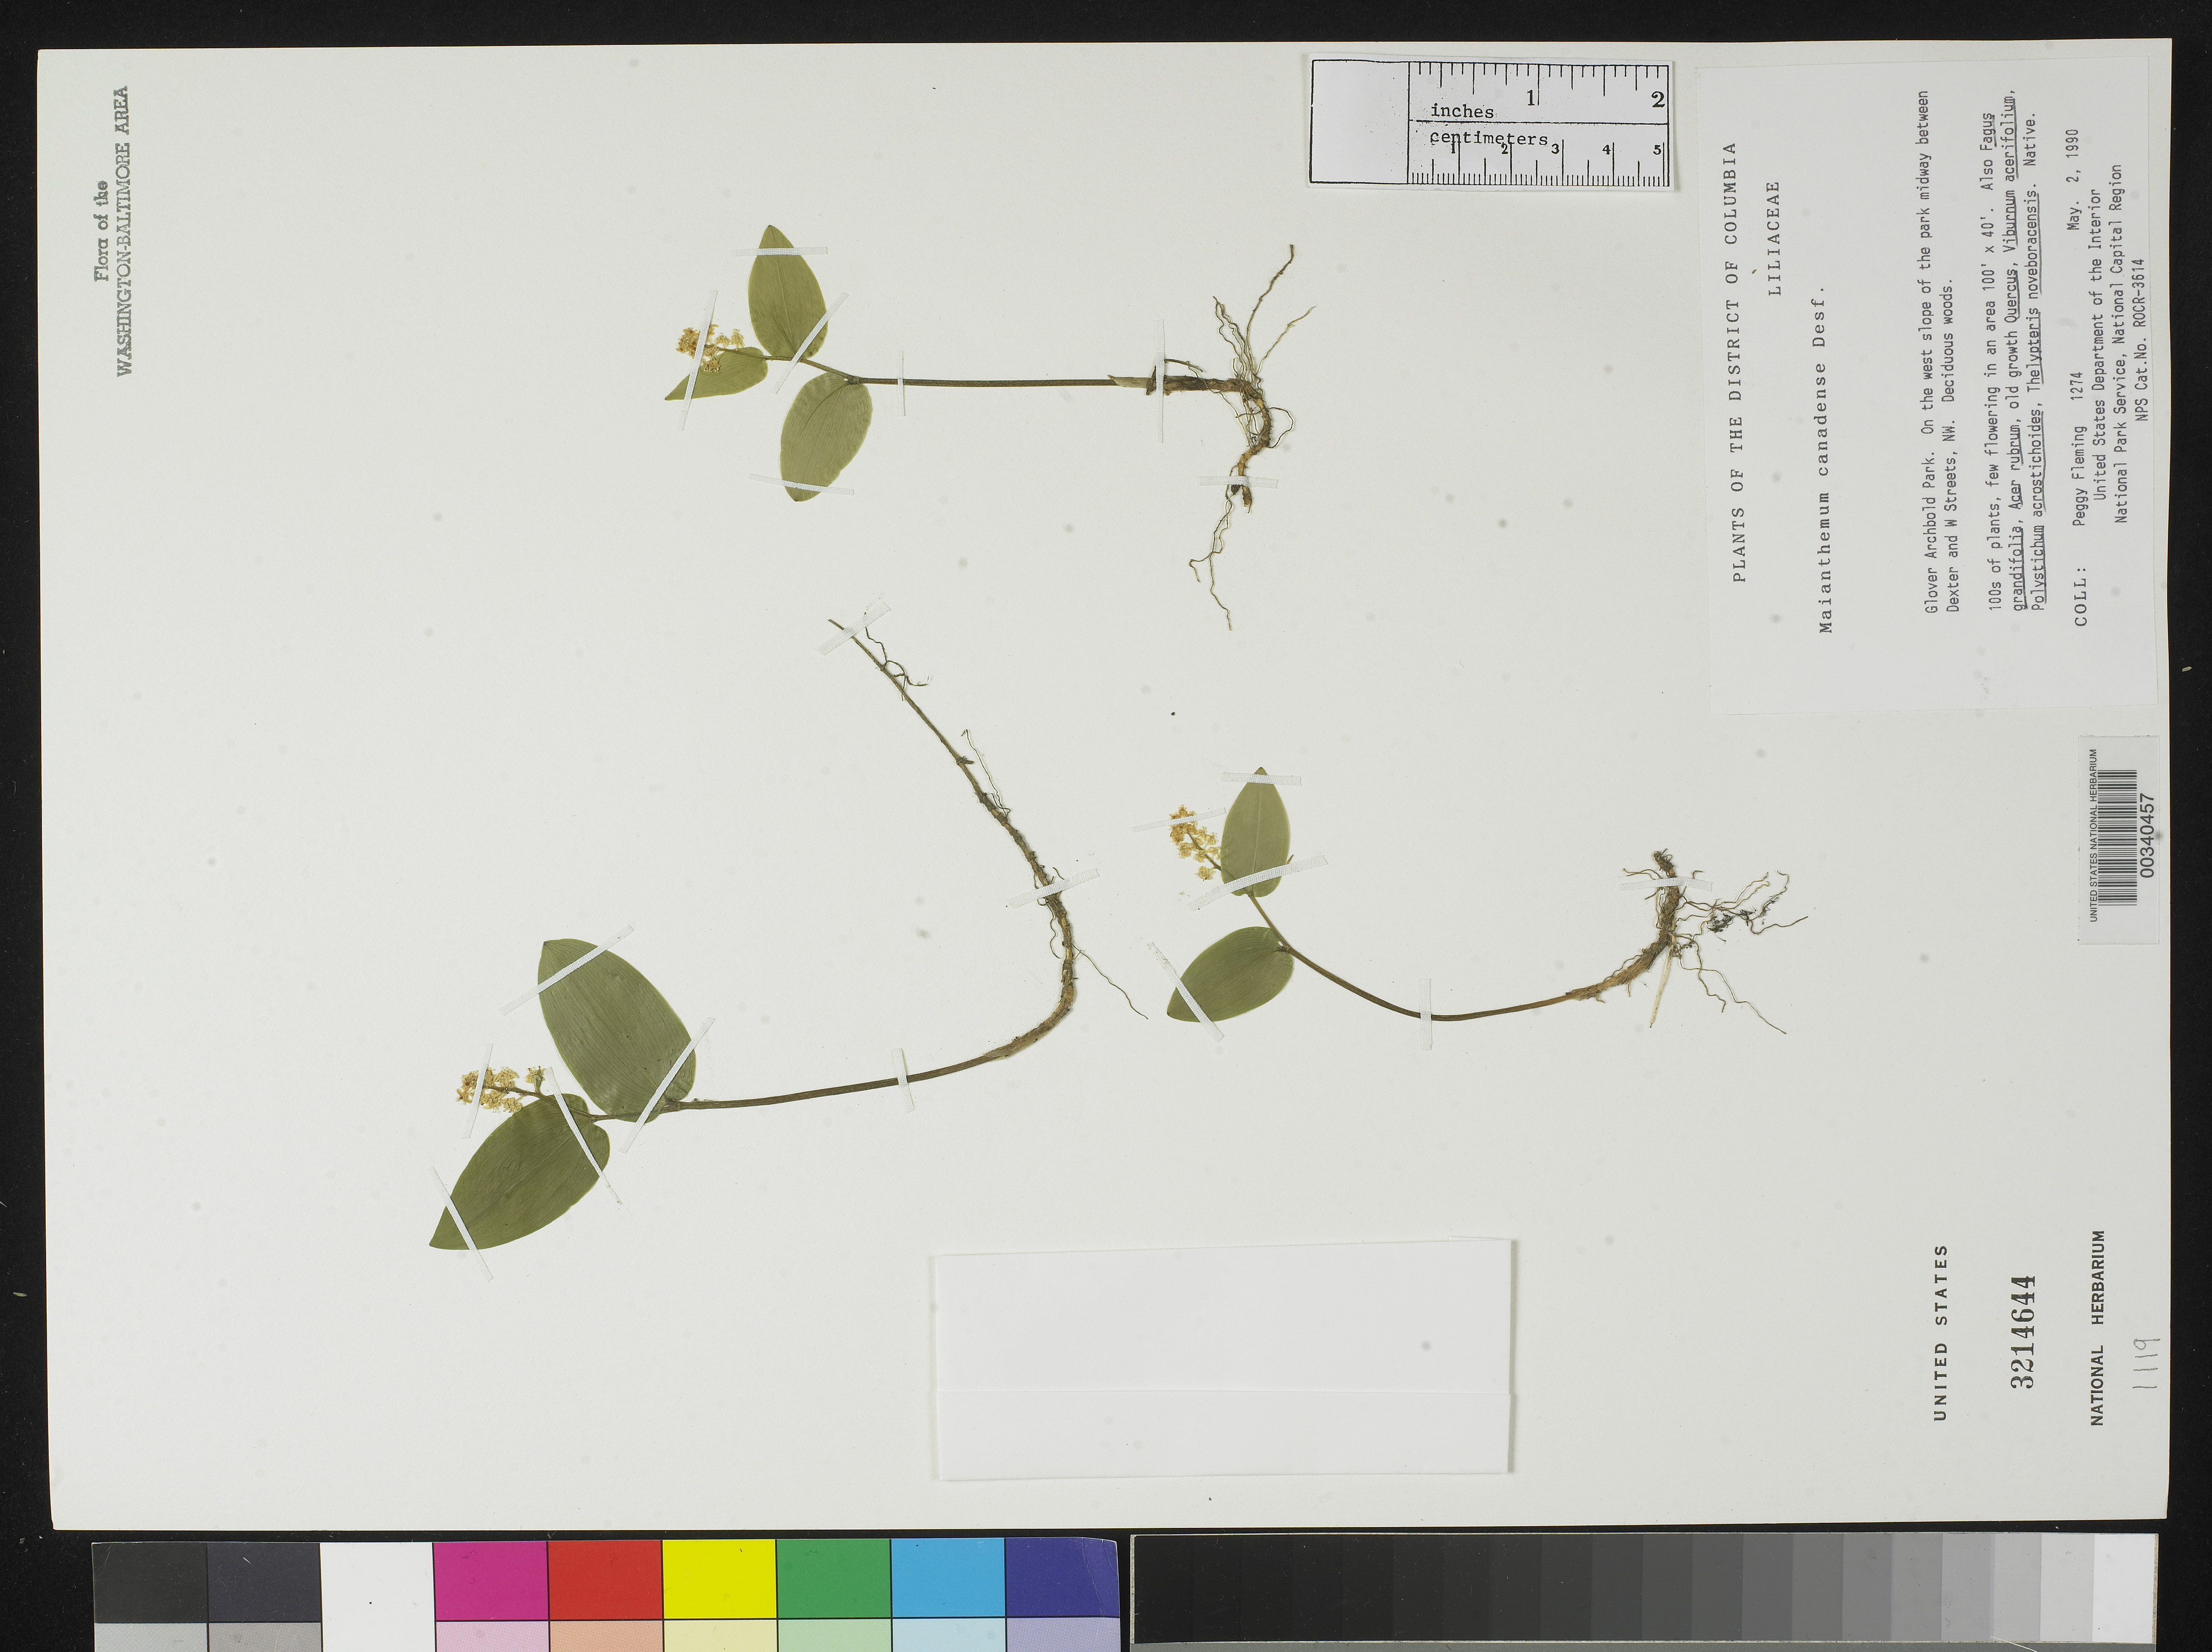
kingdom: Plantae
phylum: Tracheophyta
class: Liliopsida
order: Asparagales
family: Asparagaceae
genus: Maianthemum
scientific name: Maianthemum canadense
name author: Desf.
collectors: P. Fleming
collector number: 1274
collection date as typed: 02 May 1990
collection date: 1990-05-02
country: United States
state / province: District of Columbia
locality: Glover Archbold Park, W slope of park midway between Dexter and W Streets NW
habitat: Deciduous woods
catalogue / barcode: US 3214644